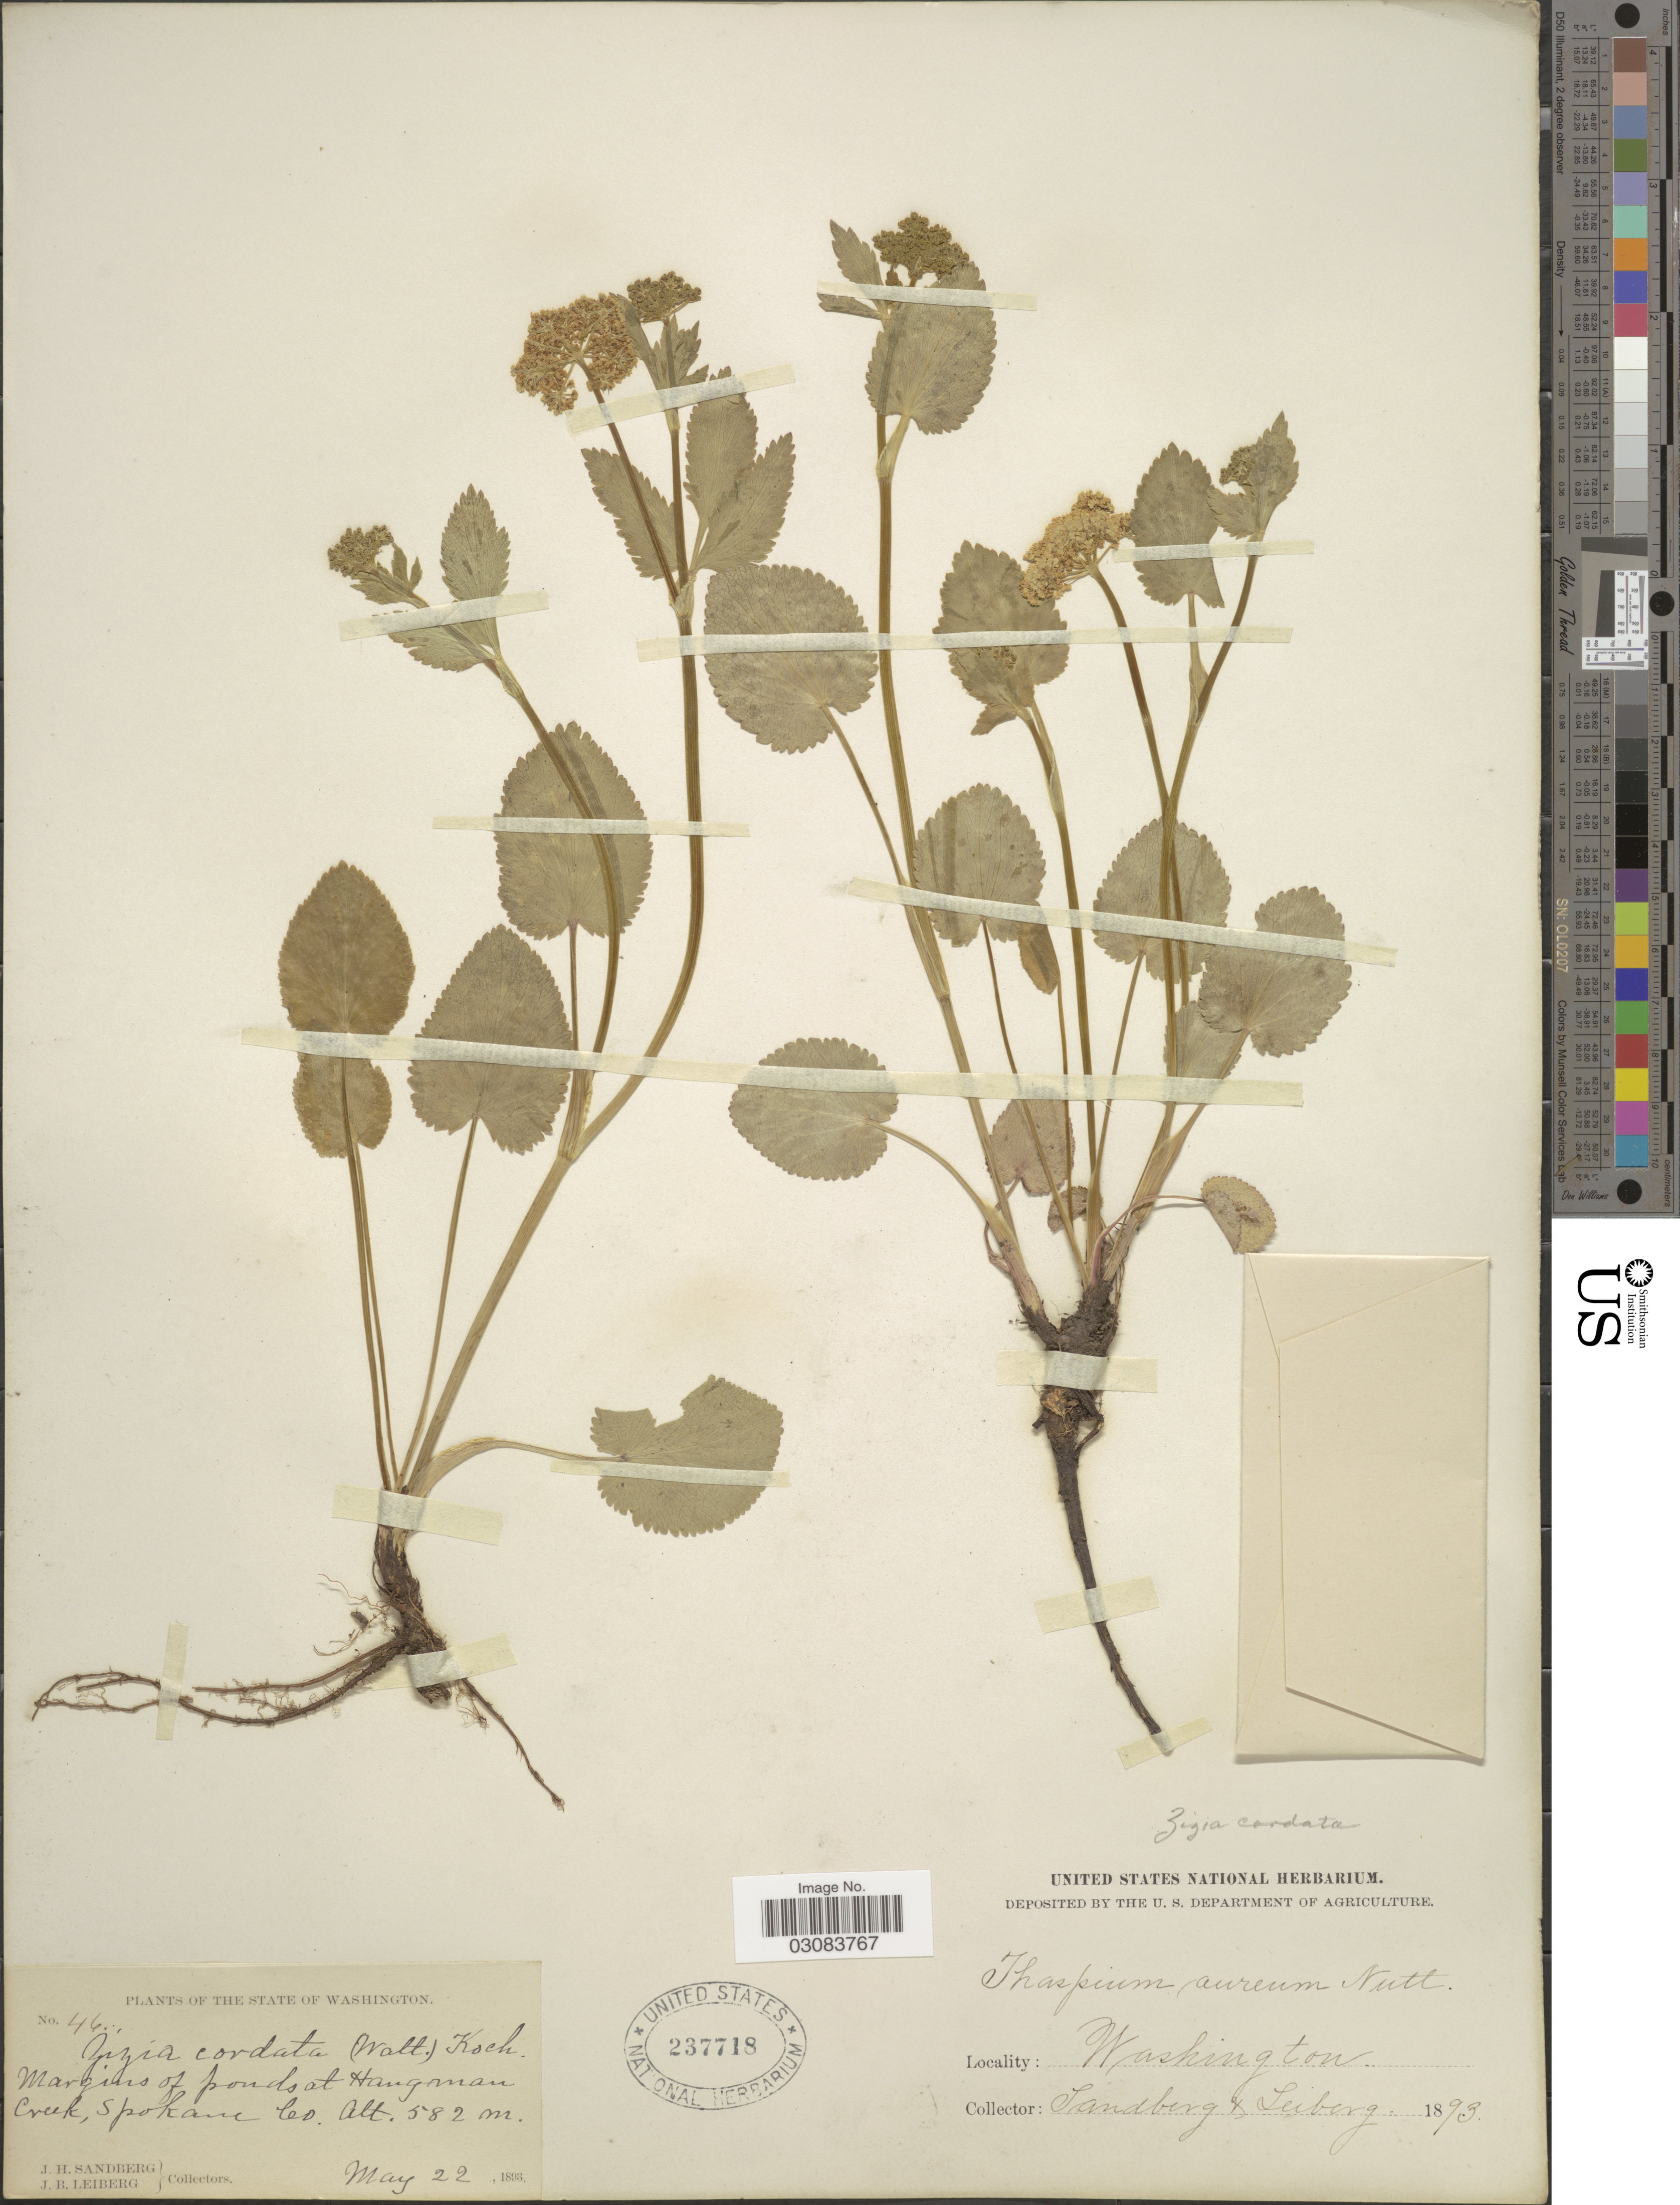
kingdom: Plantae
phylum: Tracheophyta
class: Magnoliopsida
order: Apiales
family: Apiaceae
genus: Zizia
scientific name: Zizia aptera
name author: (A. Gray) Fernald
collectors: J. H. Sandberg & J. B. Leiberg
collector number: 46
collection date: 1893-05-22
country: United States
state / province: Washington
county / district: Spokane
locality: Margins of ponds at Hangman Creek, Spokane Co.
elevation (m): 582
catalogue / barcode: US 237718